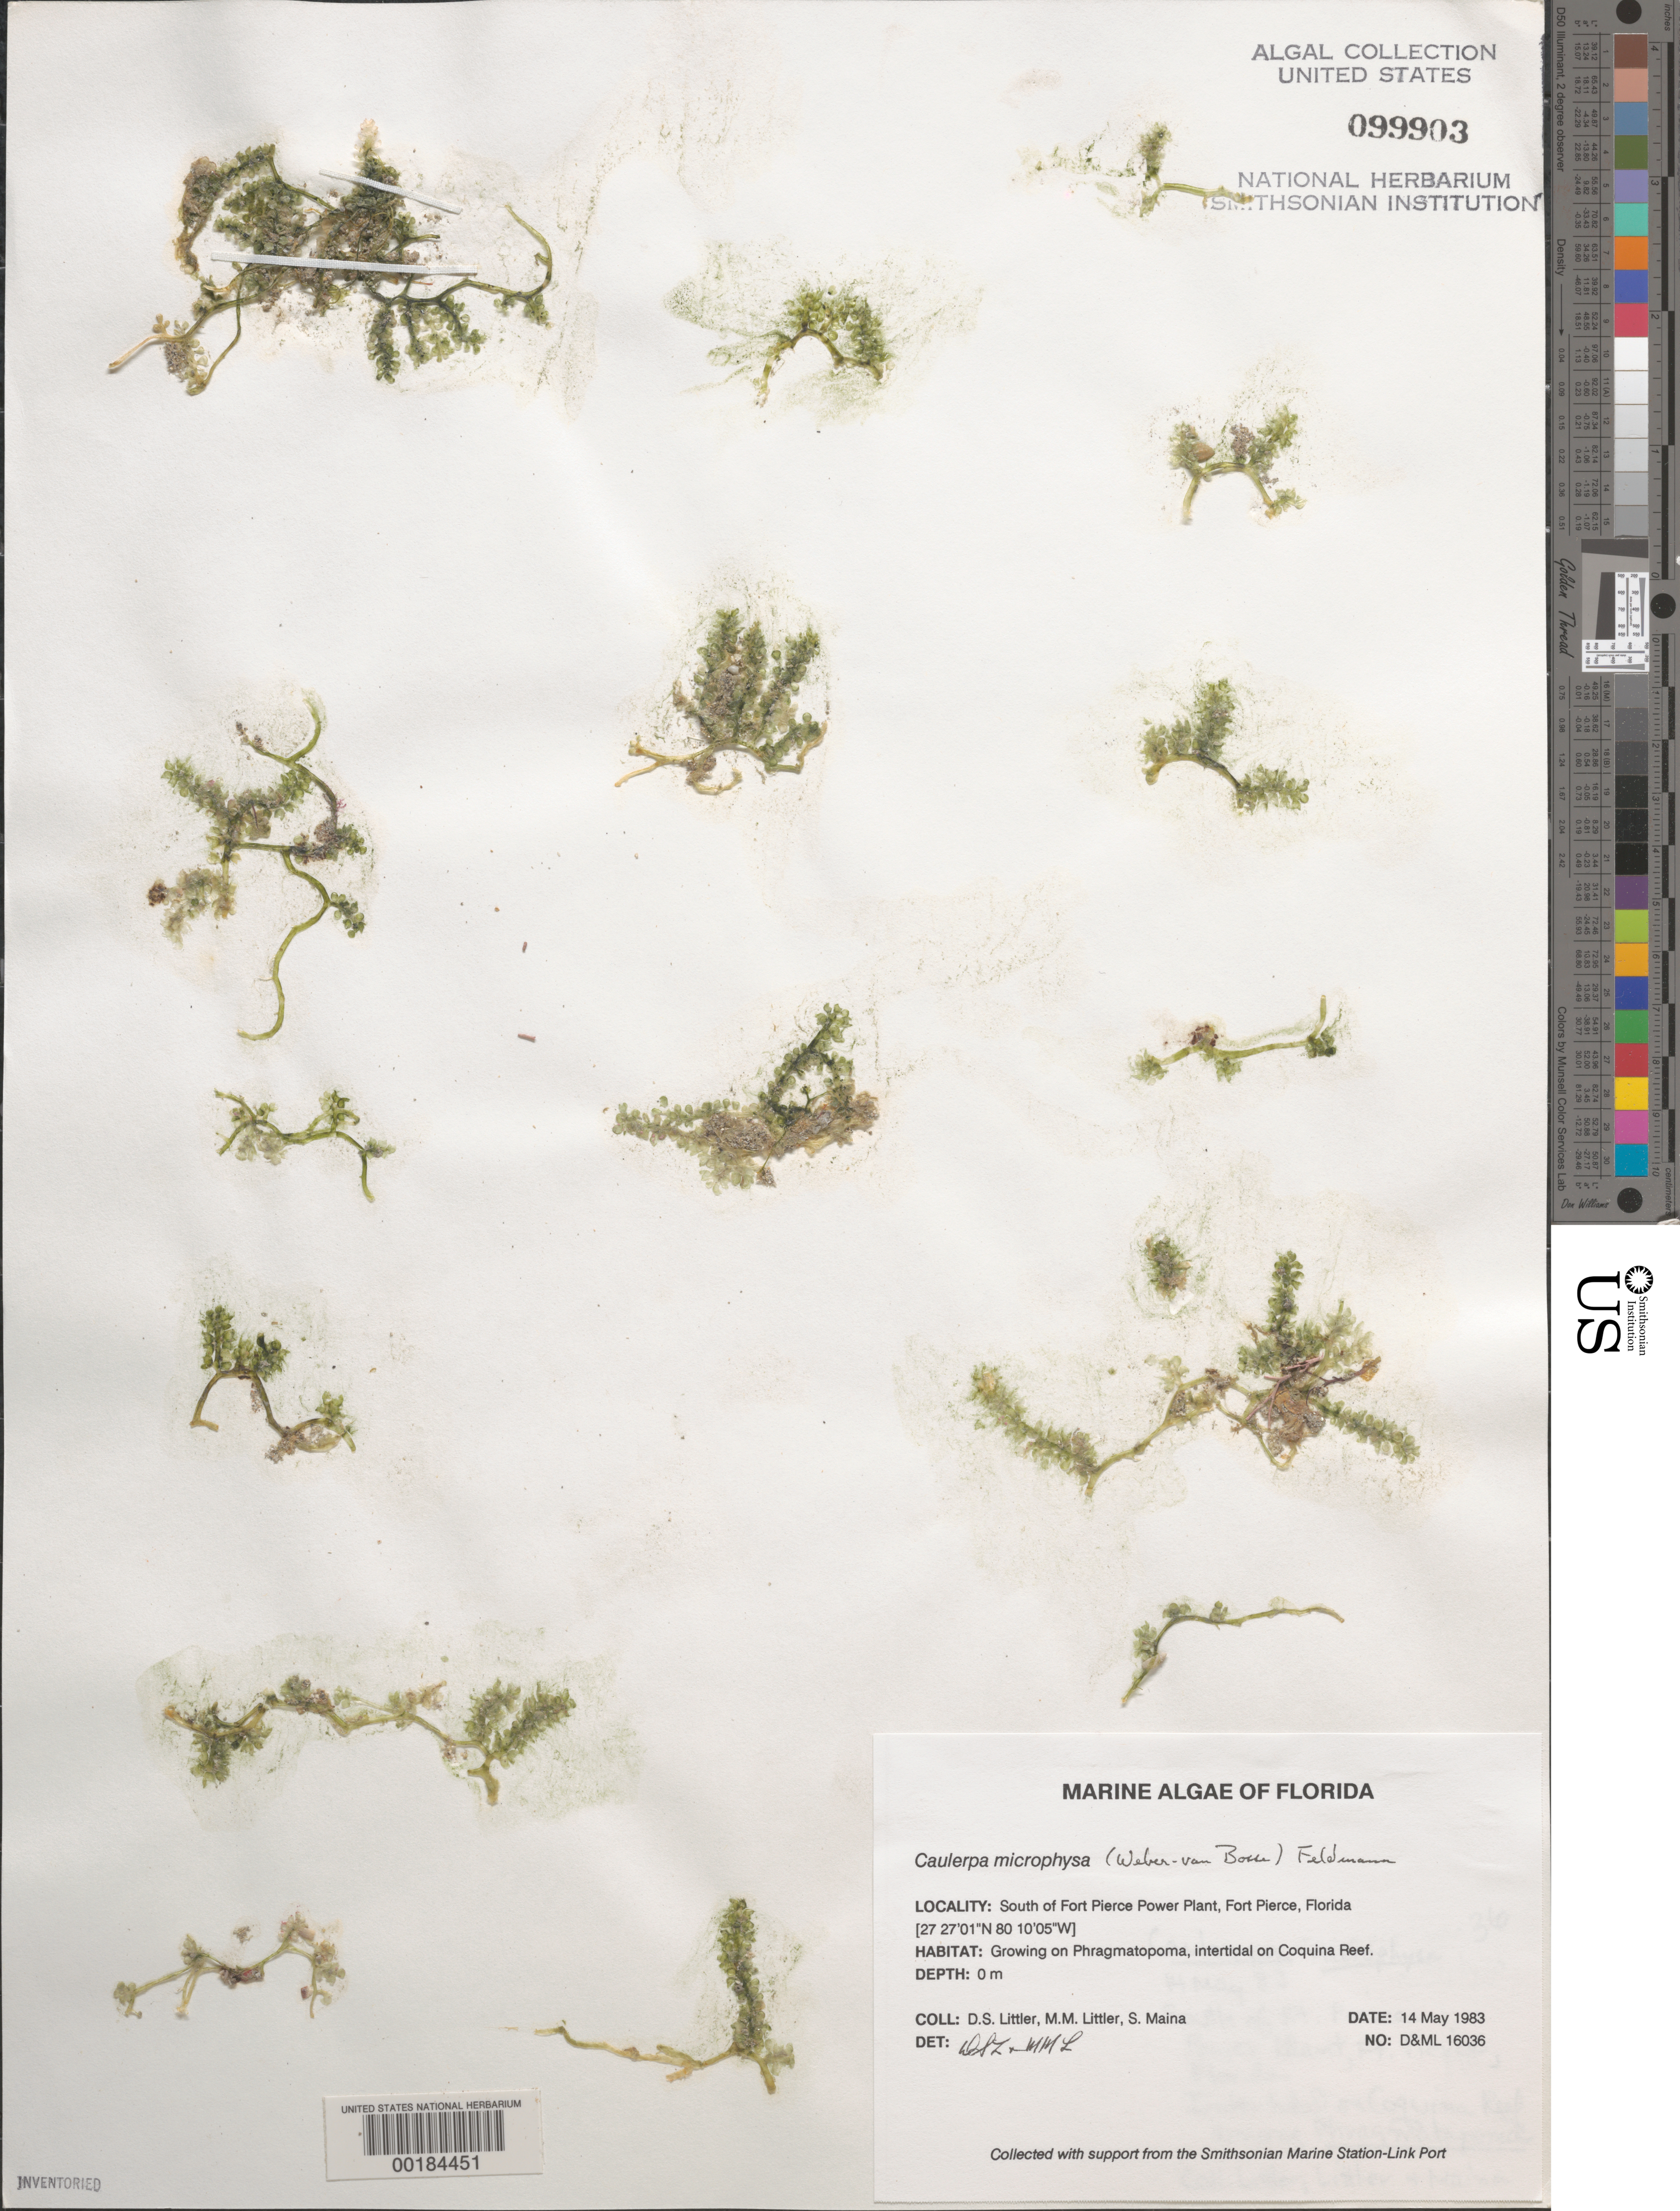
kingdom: Plantae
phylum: Chlorophyta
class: Ulvophyceae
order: Bryopsidales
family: Caulerpaceae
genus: Caulerpa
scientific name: Caulerpa microphysa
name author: (Weber Bosse) Feldmann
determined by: Littler, D. S.; Littler, M. M.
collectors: D. S. Littler, M. M. Littler & S. Maina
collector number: D&ML 16036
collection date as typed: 14 May 1983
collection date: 1983-05-14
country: United States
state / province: Florida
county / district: Saint Lucie County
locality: Fort Pierce, south of Fort Pierce power plant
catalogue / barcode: US 99903